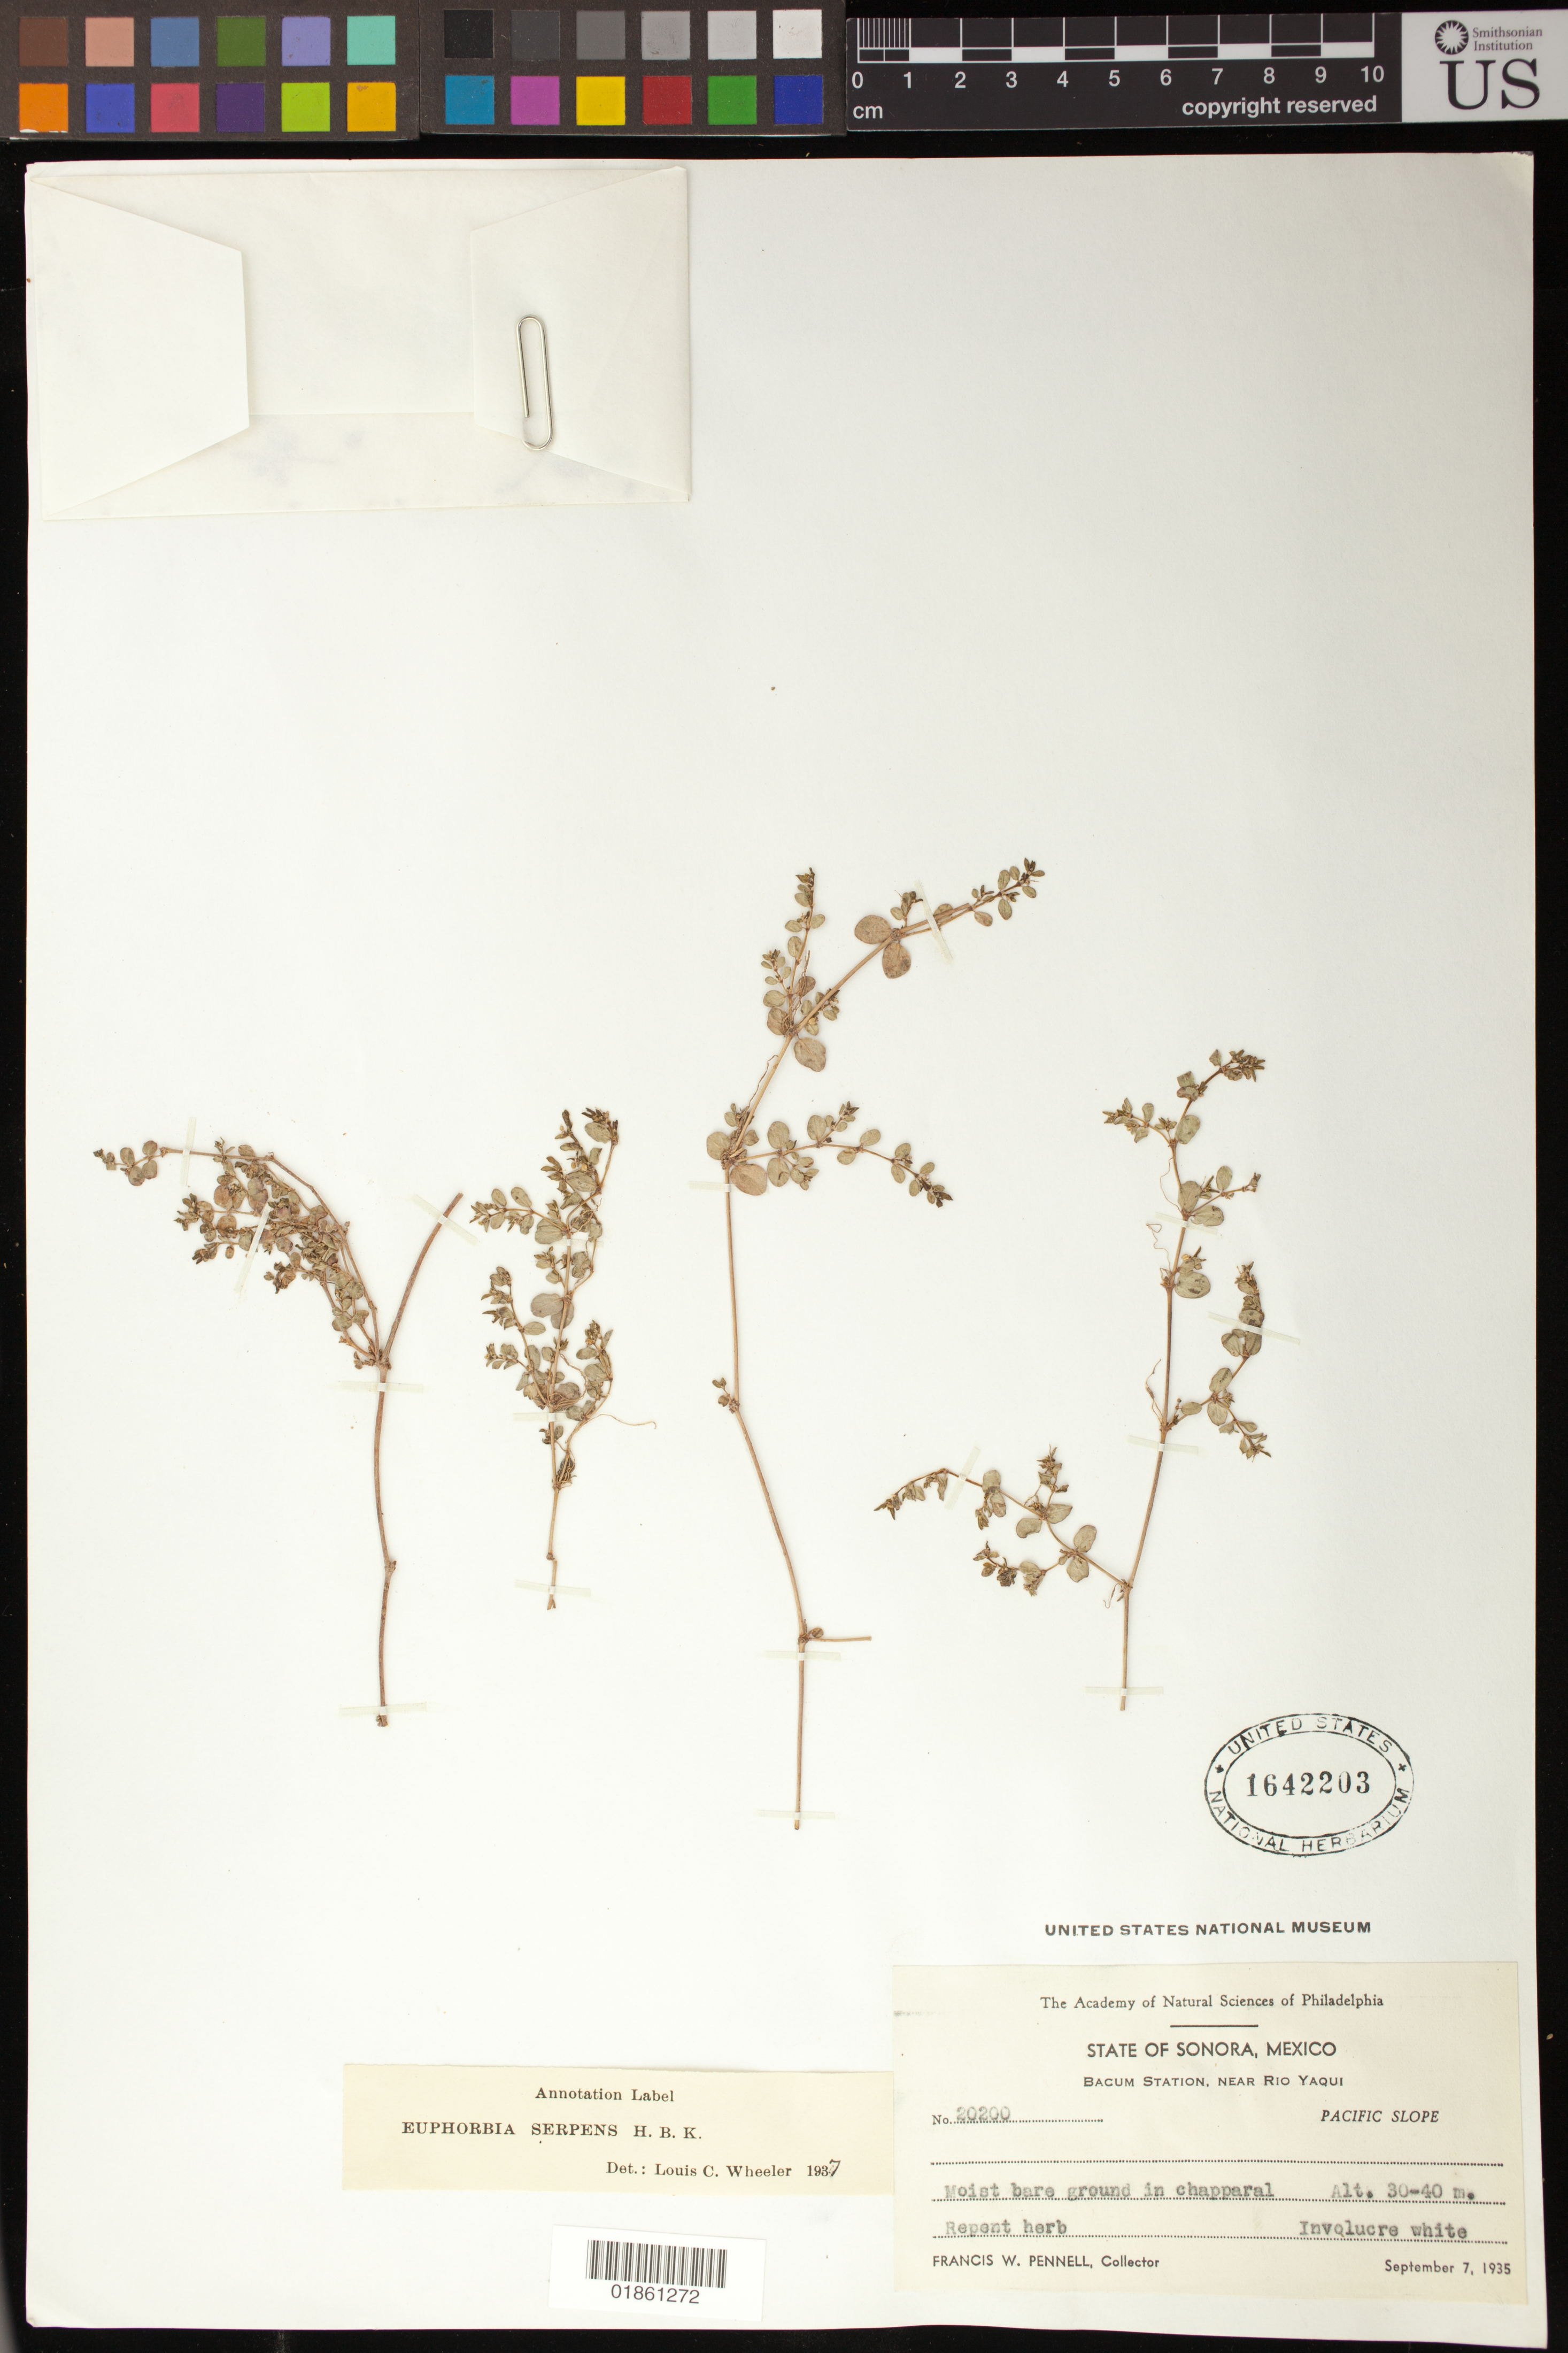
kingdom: Plantae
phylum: Tracheophyta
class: Magnoliopsida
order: Malpighiales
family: Euphorbiaceae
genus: Euphorbia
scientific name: Euphorbia sp.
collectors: F. W. Pennell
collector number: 20200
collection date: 1935-09-07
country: Mexico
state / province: Sonora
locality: Baum Station near Rio Yaqui; Pacific Slope; Moist bare ground in chapperal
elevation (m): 30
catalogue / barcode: US 1642203